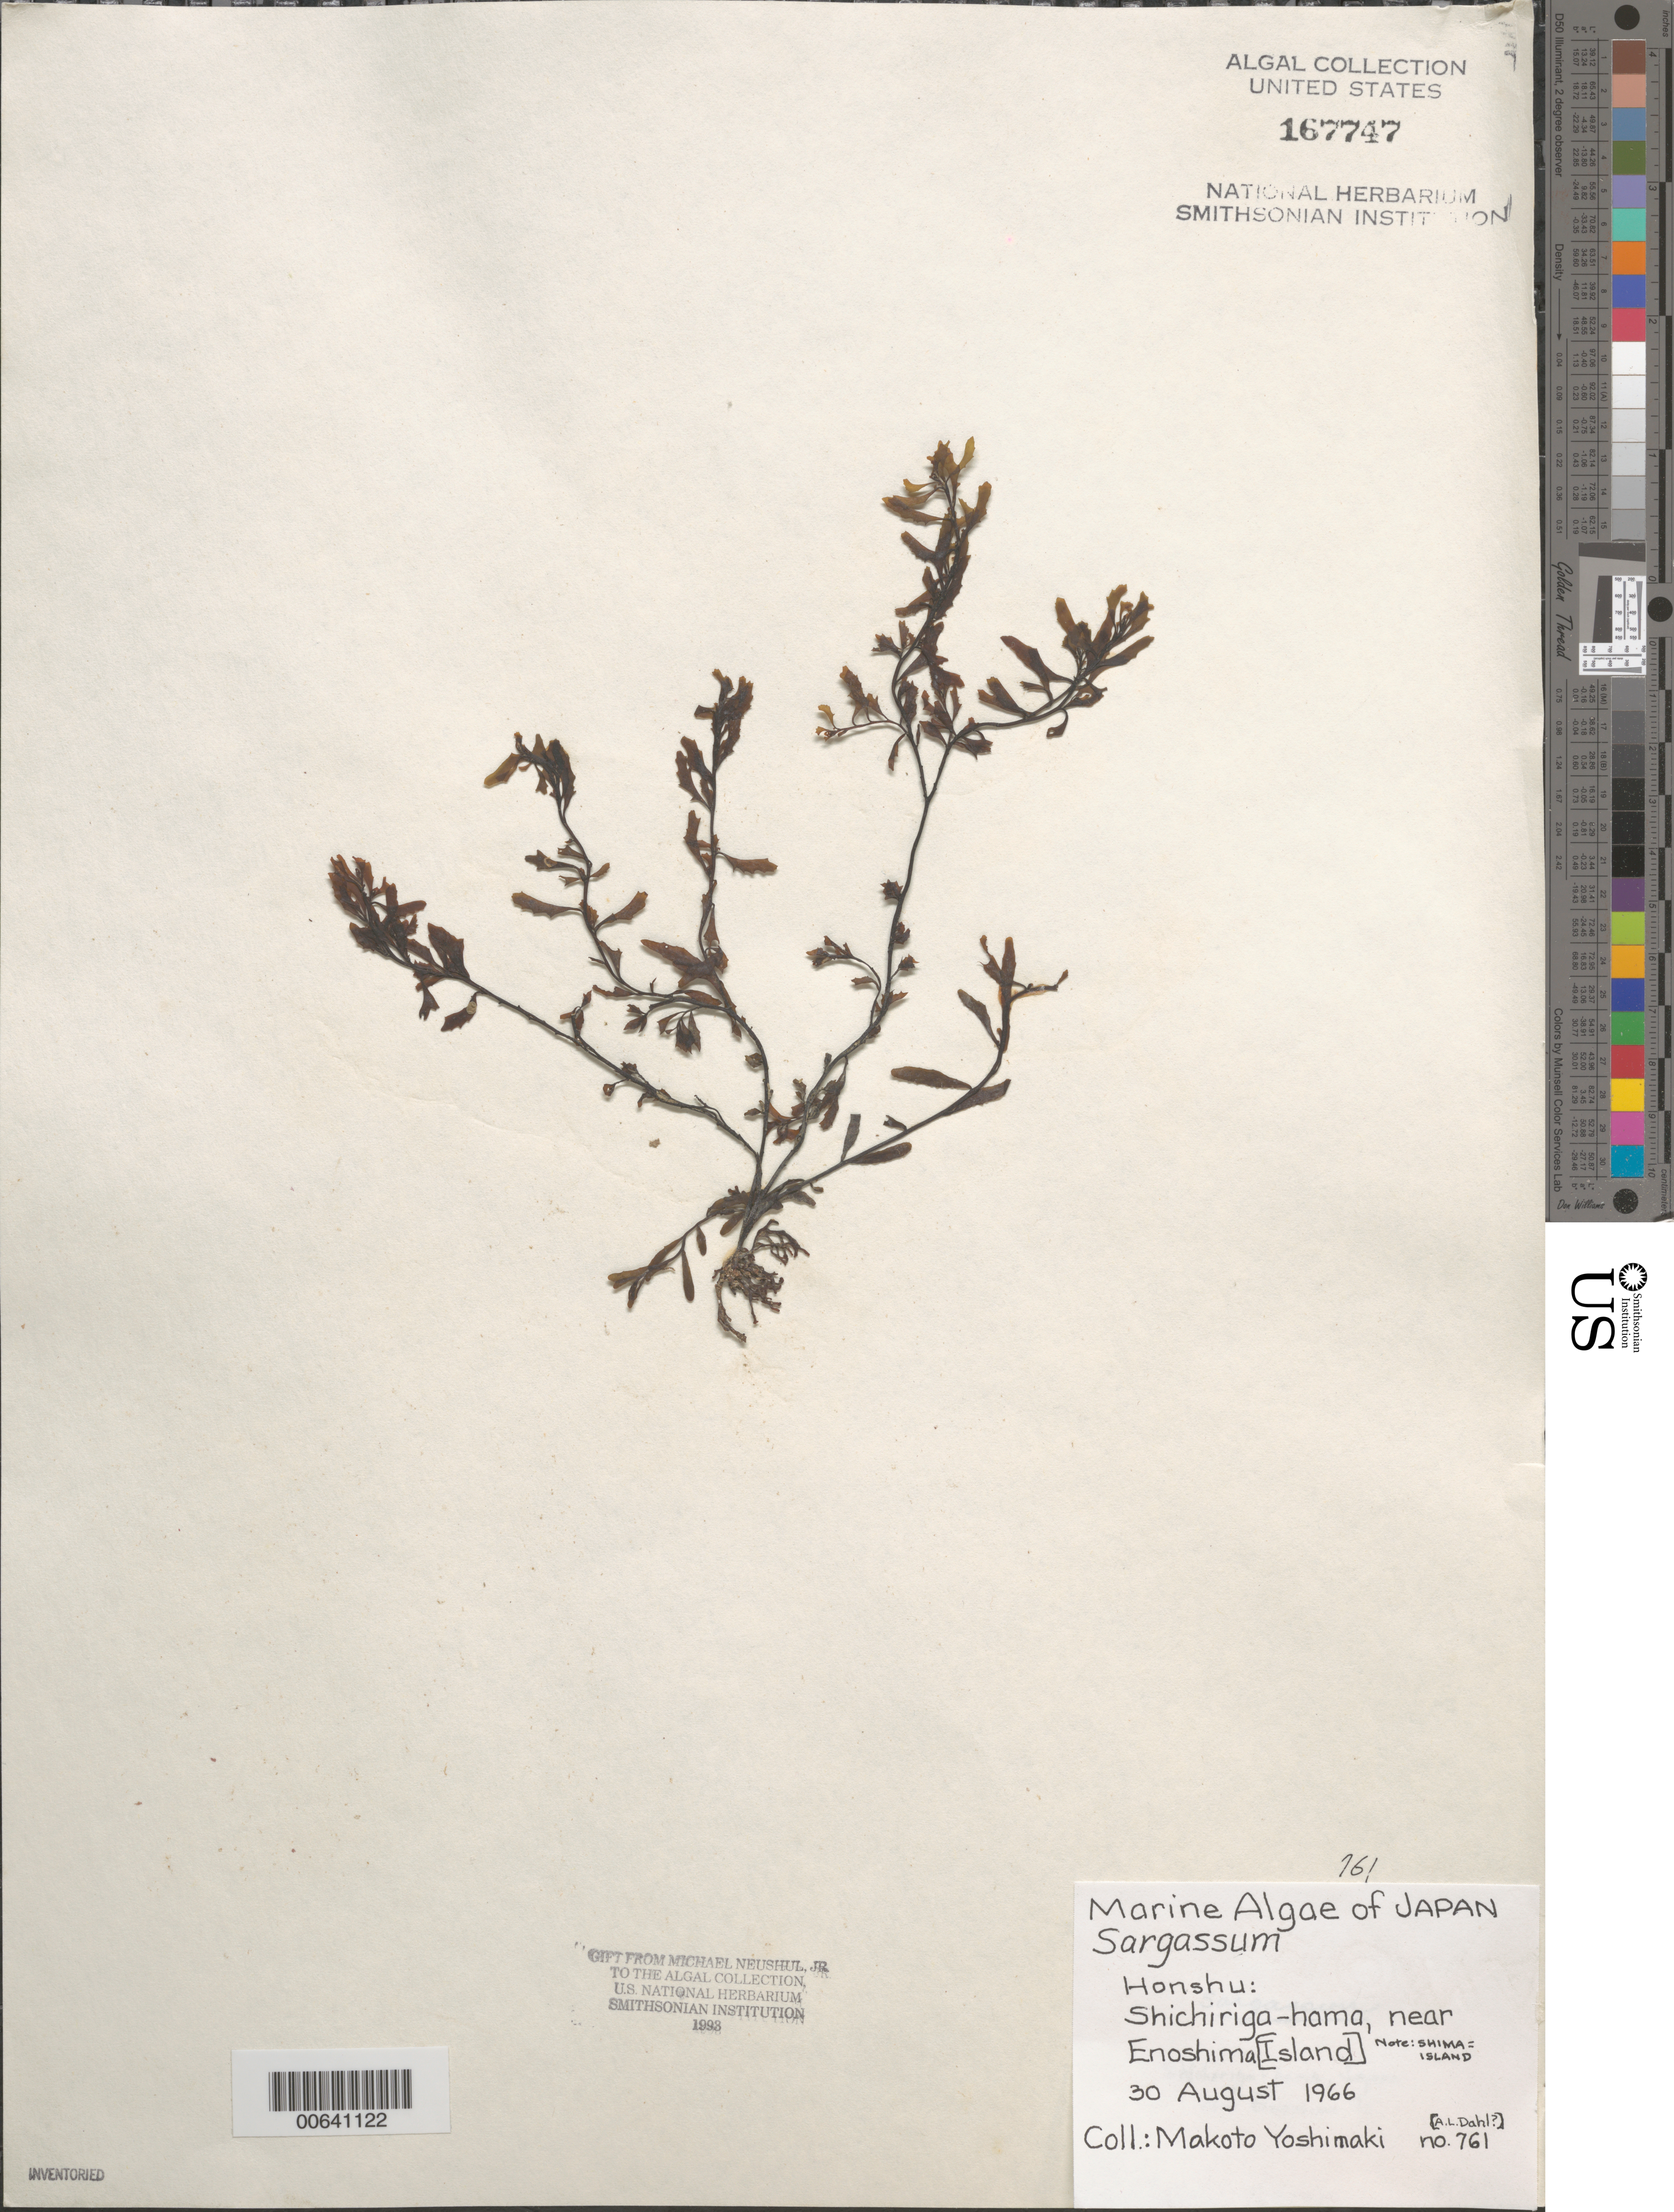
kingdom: Chromista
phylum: Ochrophyta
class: Phaeophyceae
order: Fucales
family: Sargassaceae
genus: Sargassum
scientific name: Sargassum sp.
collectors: M. Yoshimaki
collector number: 761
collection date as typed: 30 Aug 1966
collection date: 1966-08-30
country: Japan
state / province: Kanagawa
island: Honshu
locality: Shichiriga-hama, near Enoshima [island]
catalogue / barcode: US 167747